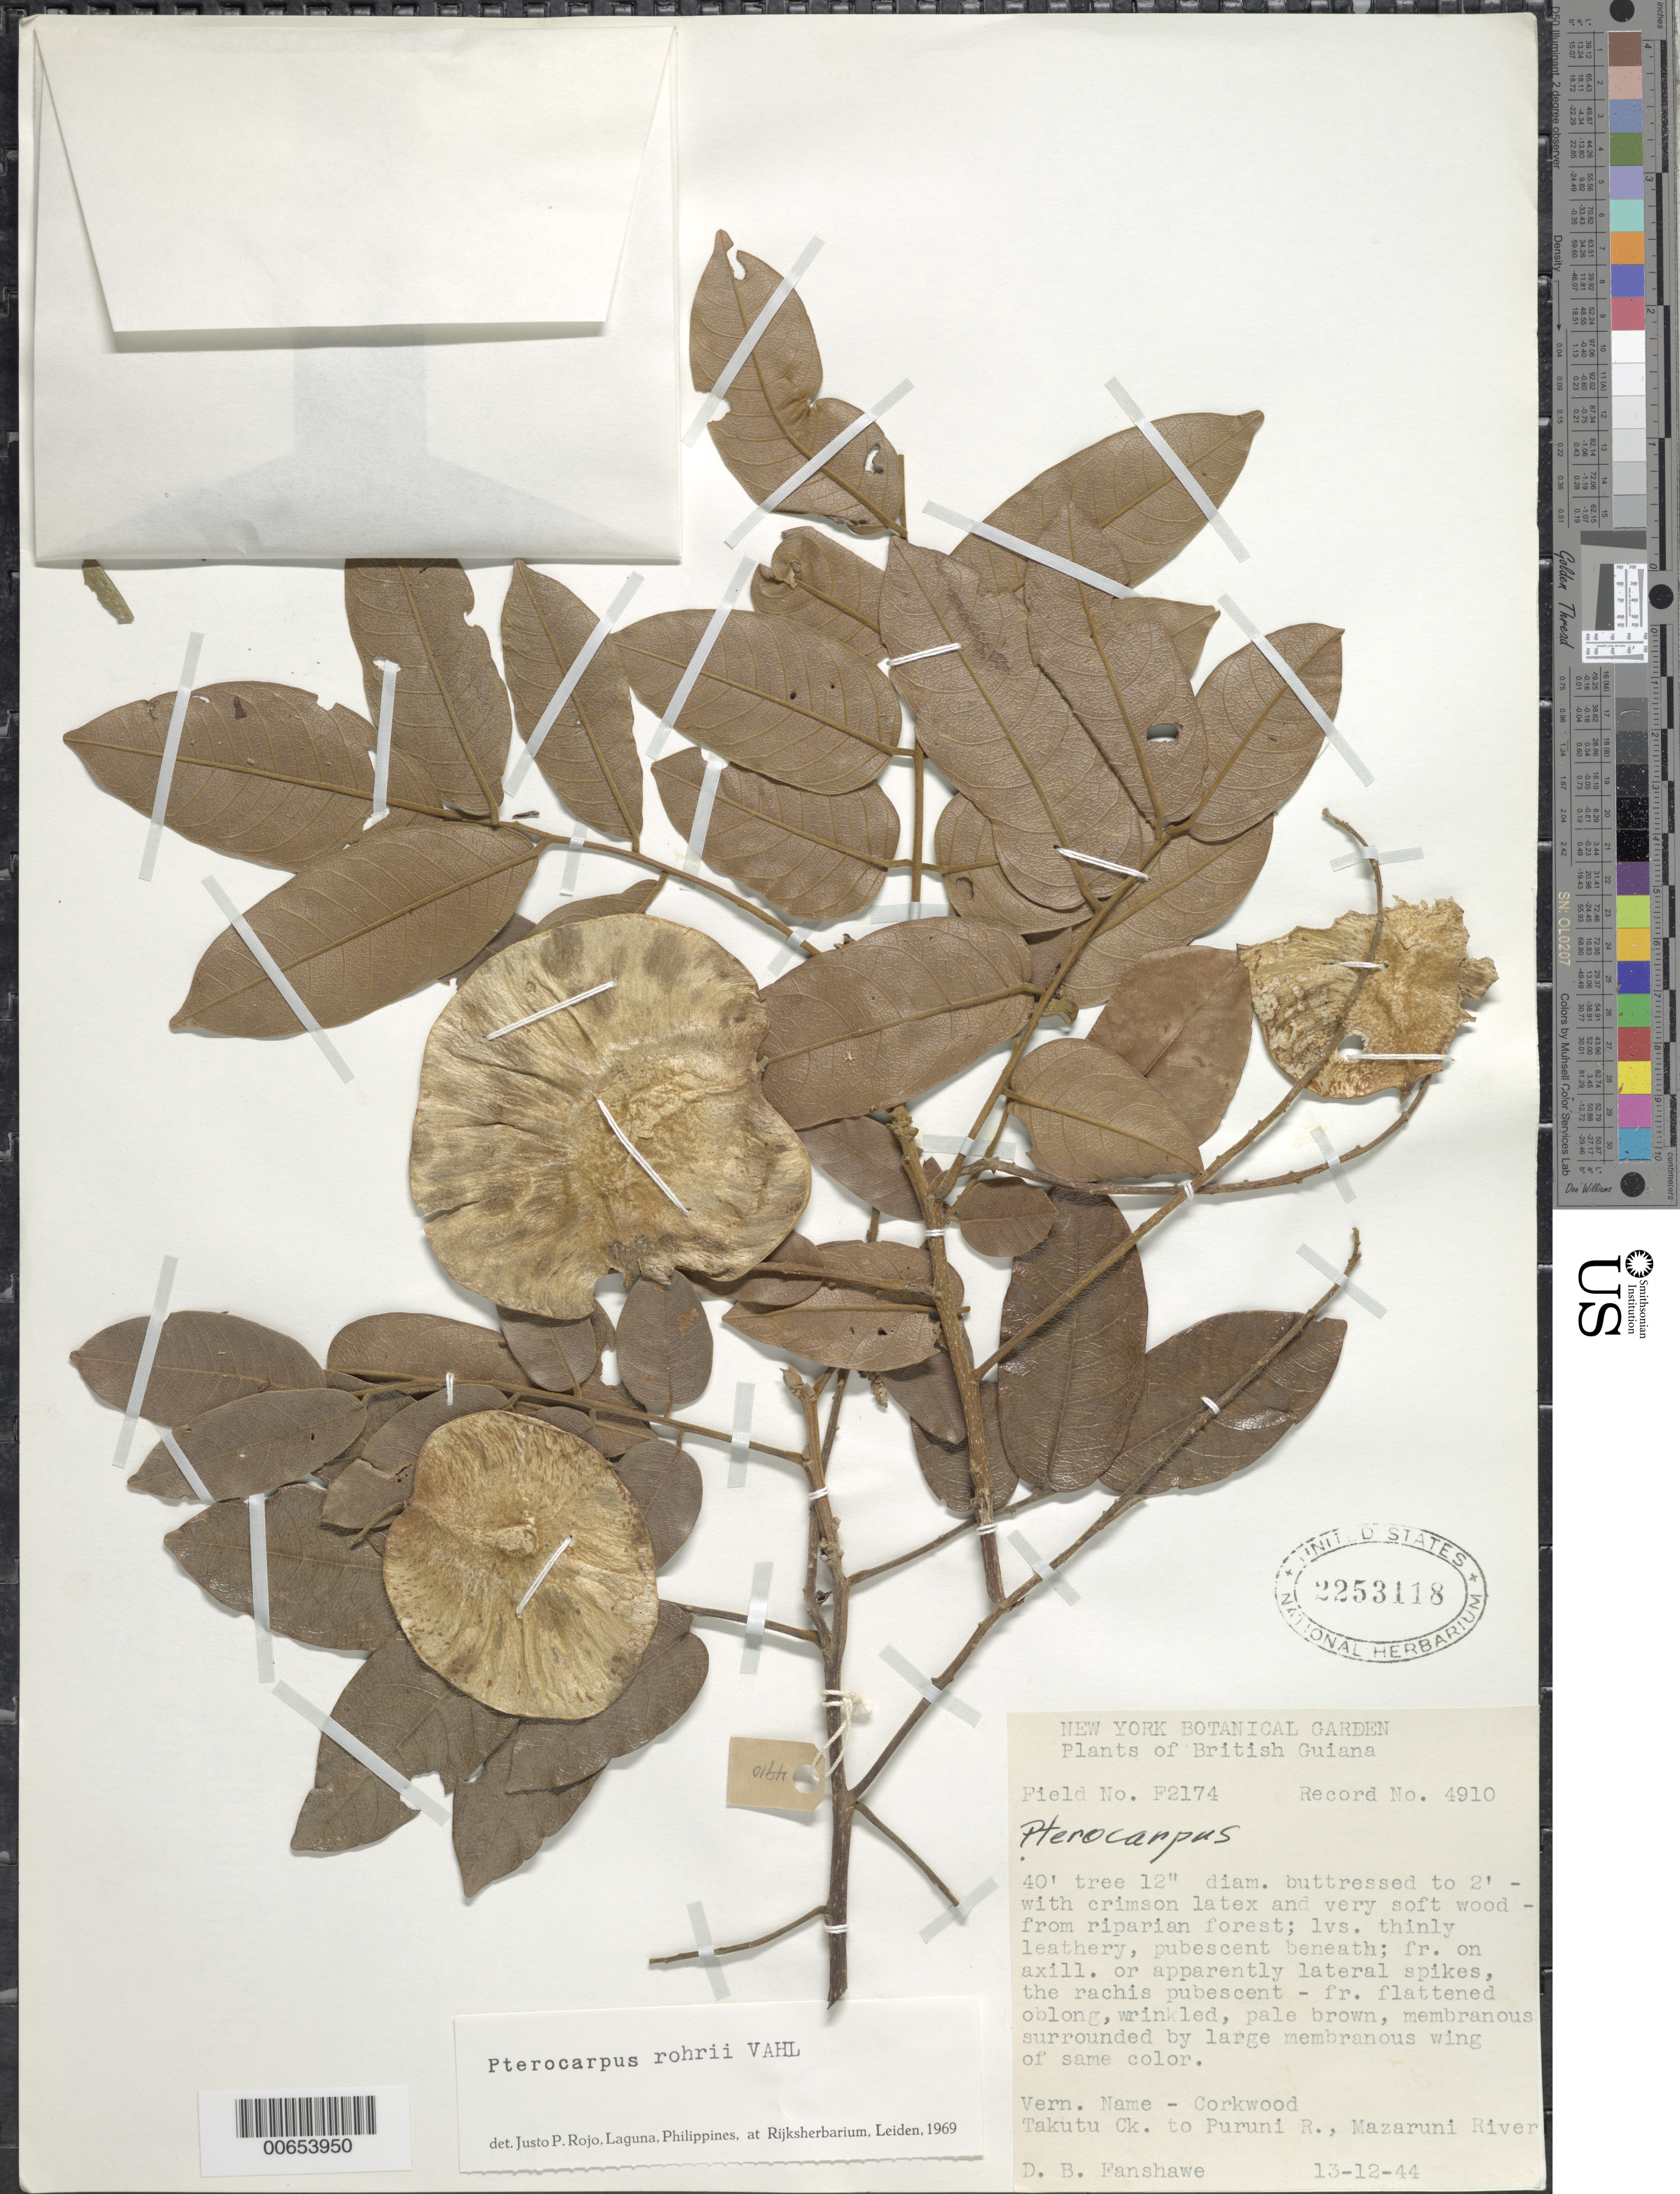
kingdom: Plantae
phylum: Tracheophyta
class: Magnoliopsida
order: Fabales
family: Fabaceae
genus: Pterocarpus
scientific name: Pterocarpus rohrii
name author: Vahl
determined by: Rojo, Justo P., (L), Nationaal Herbarium Nederland, Leiden University branch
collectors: D. B. Fanshawe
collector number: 4910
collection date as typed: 13-Dec-44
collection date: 1944-12-13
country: Guyana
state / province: U. Takutu-U. Essequibo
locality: Takutu Creek to Puruni River, Mazaruni River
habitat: Riparian forest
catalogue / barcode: US 2253118